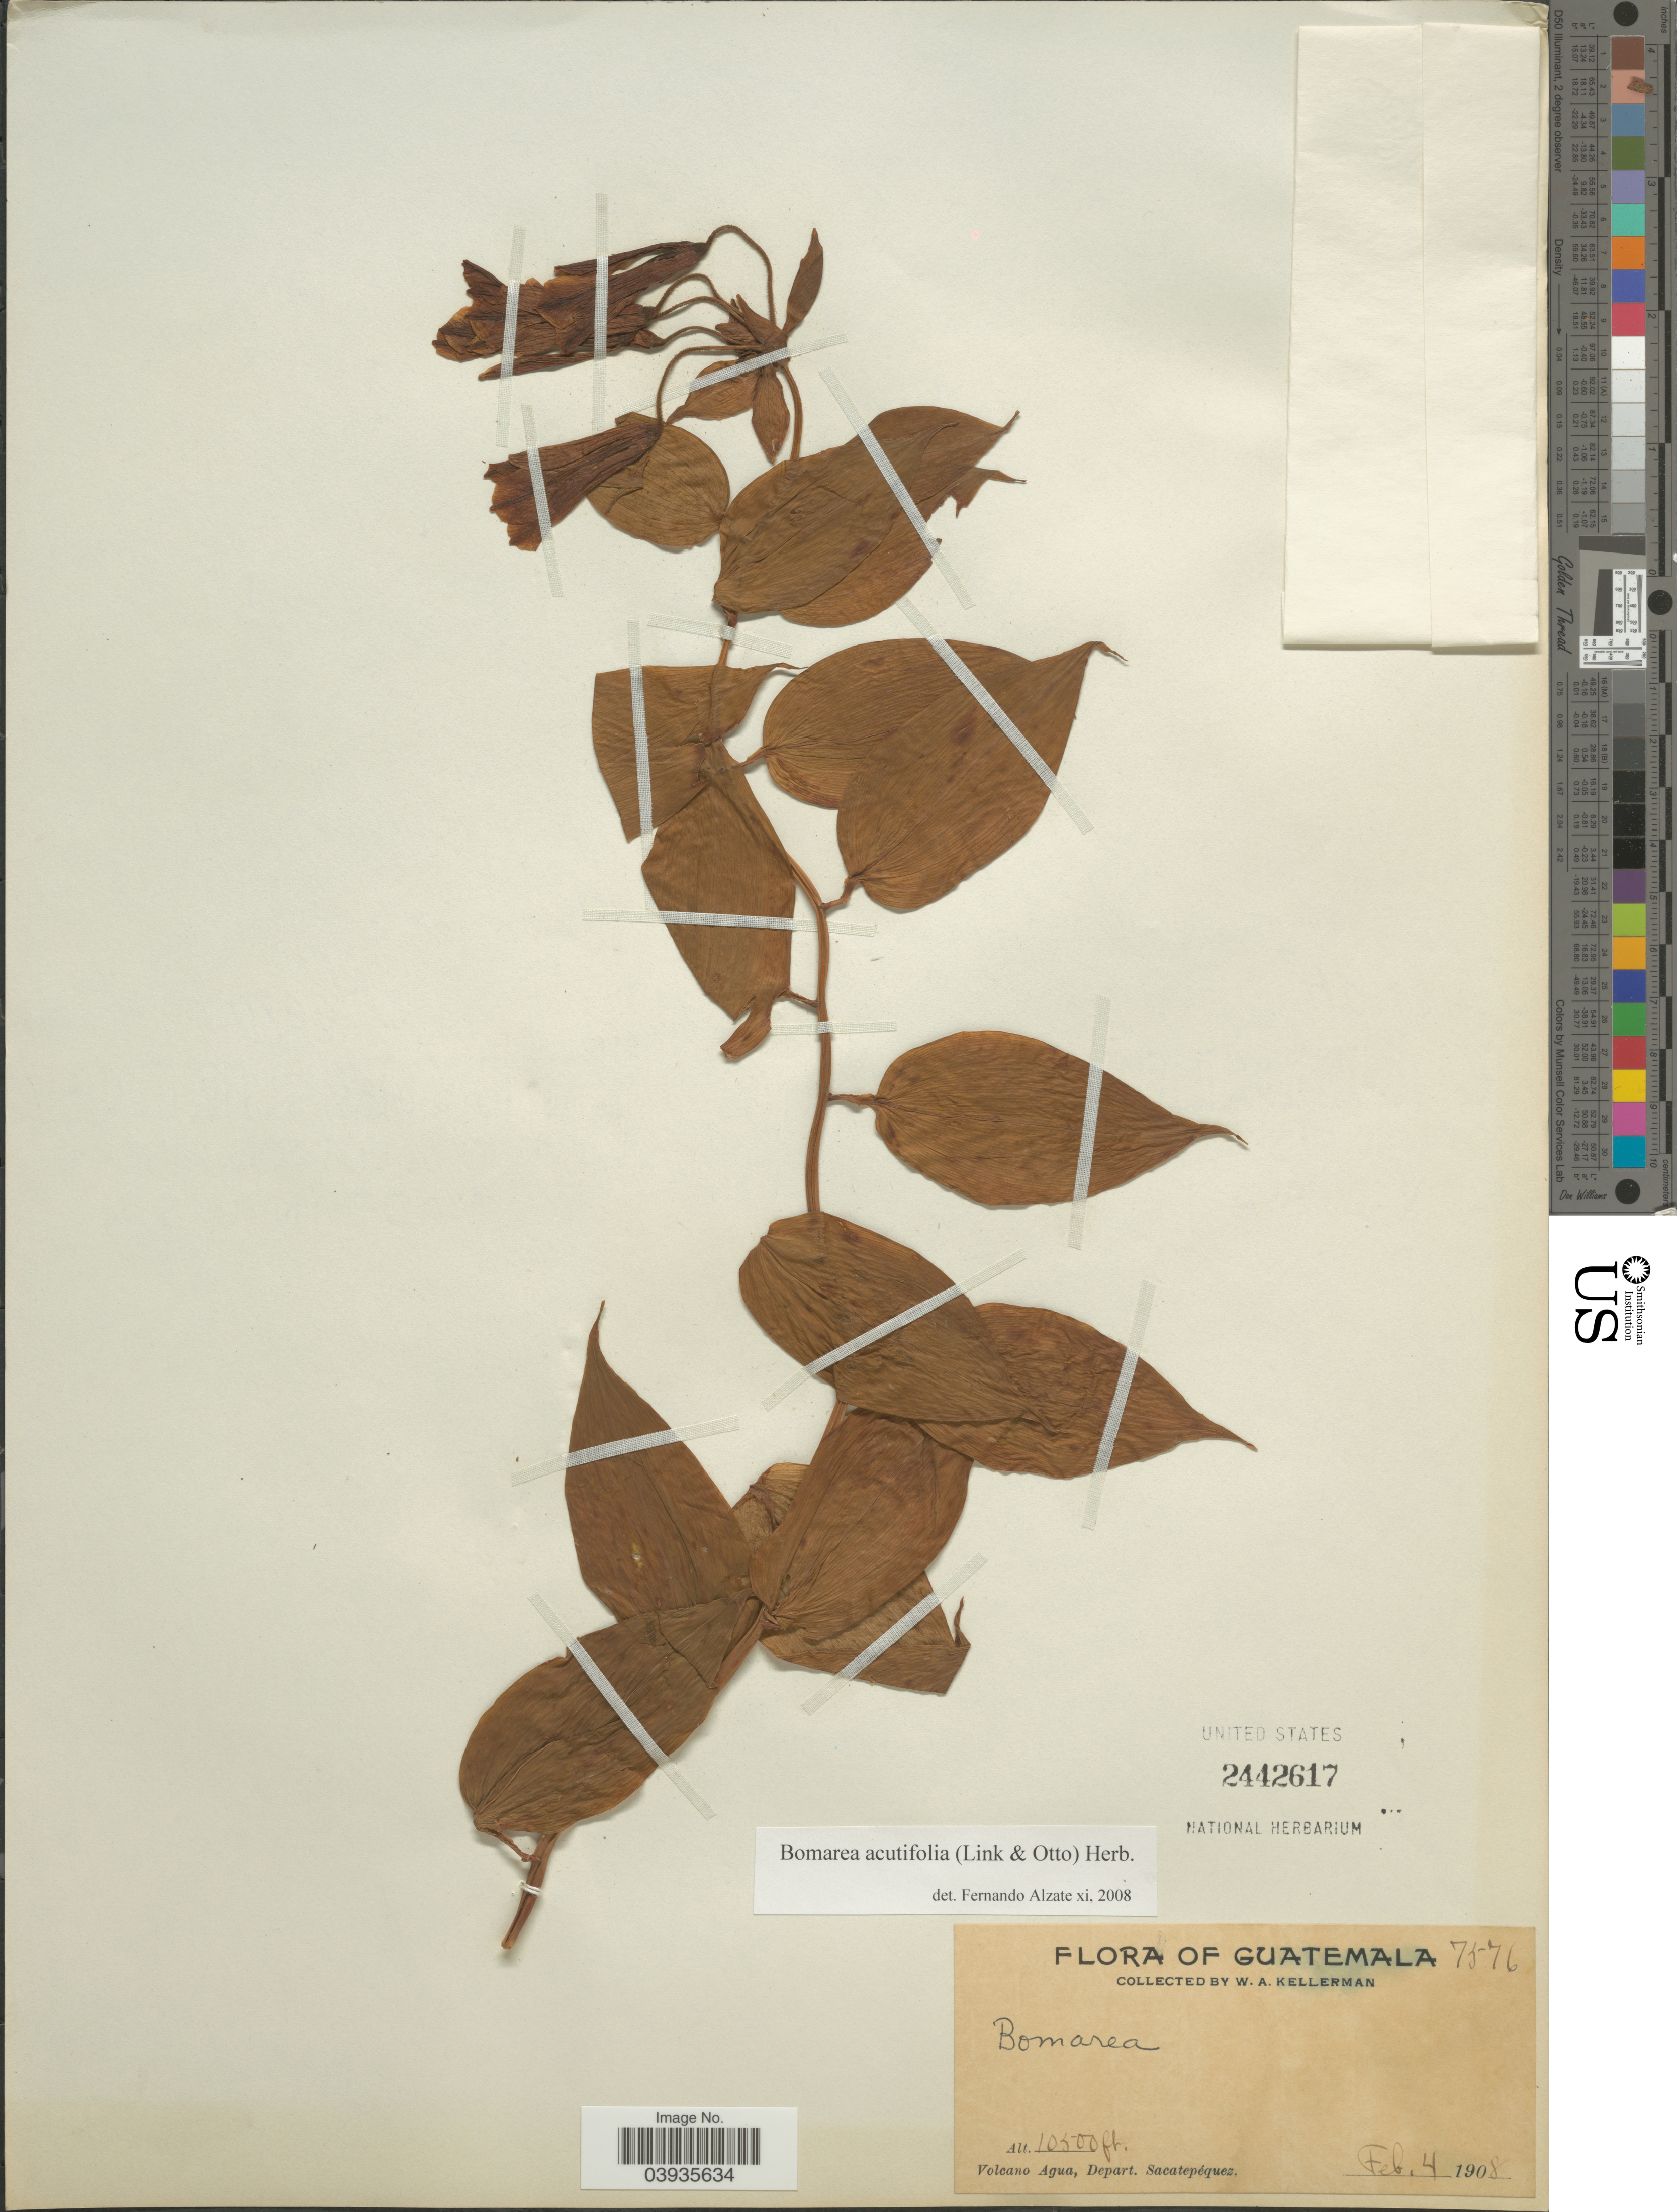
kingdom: Plantae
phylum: Tracheophyta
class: Liliopsida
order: Liliales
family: Alstroemeriaceae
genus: Bomarea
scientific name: Bomarea acutifolia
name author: (Link & Otto) Herb.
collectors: W. Kellerman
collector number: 7576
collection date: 1908-02-04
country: Guatemala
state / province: Sacatepequez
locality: Volcano Agua, Depart. Sacatepéquez.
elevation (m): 3200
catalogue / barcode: US 2442617